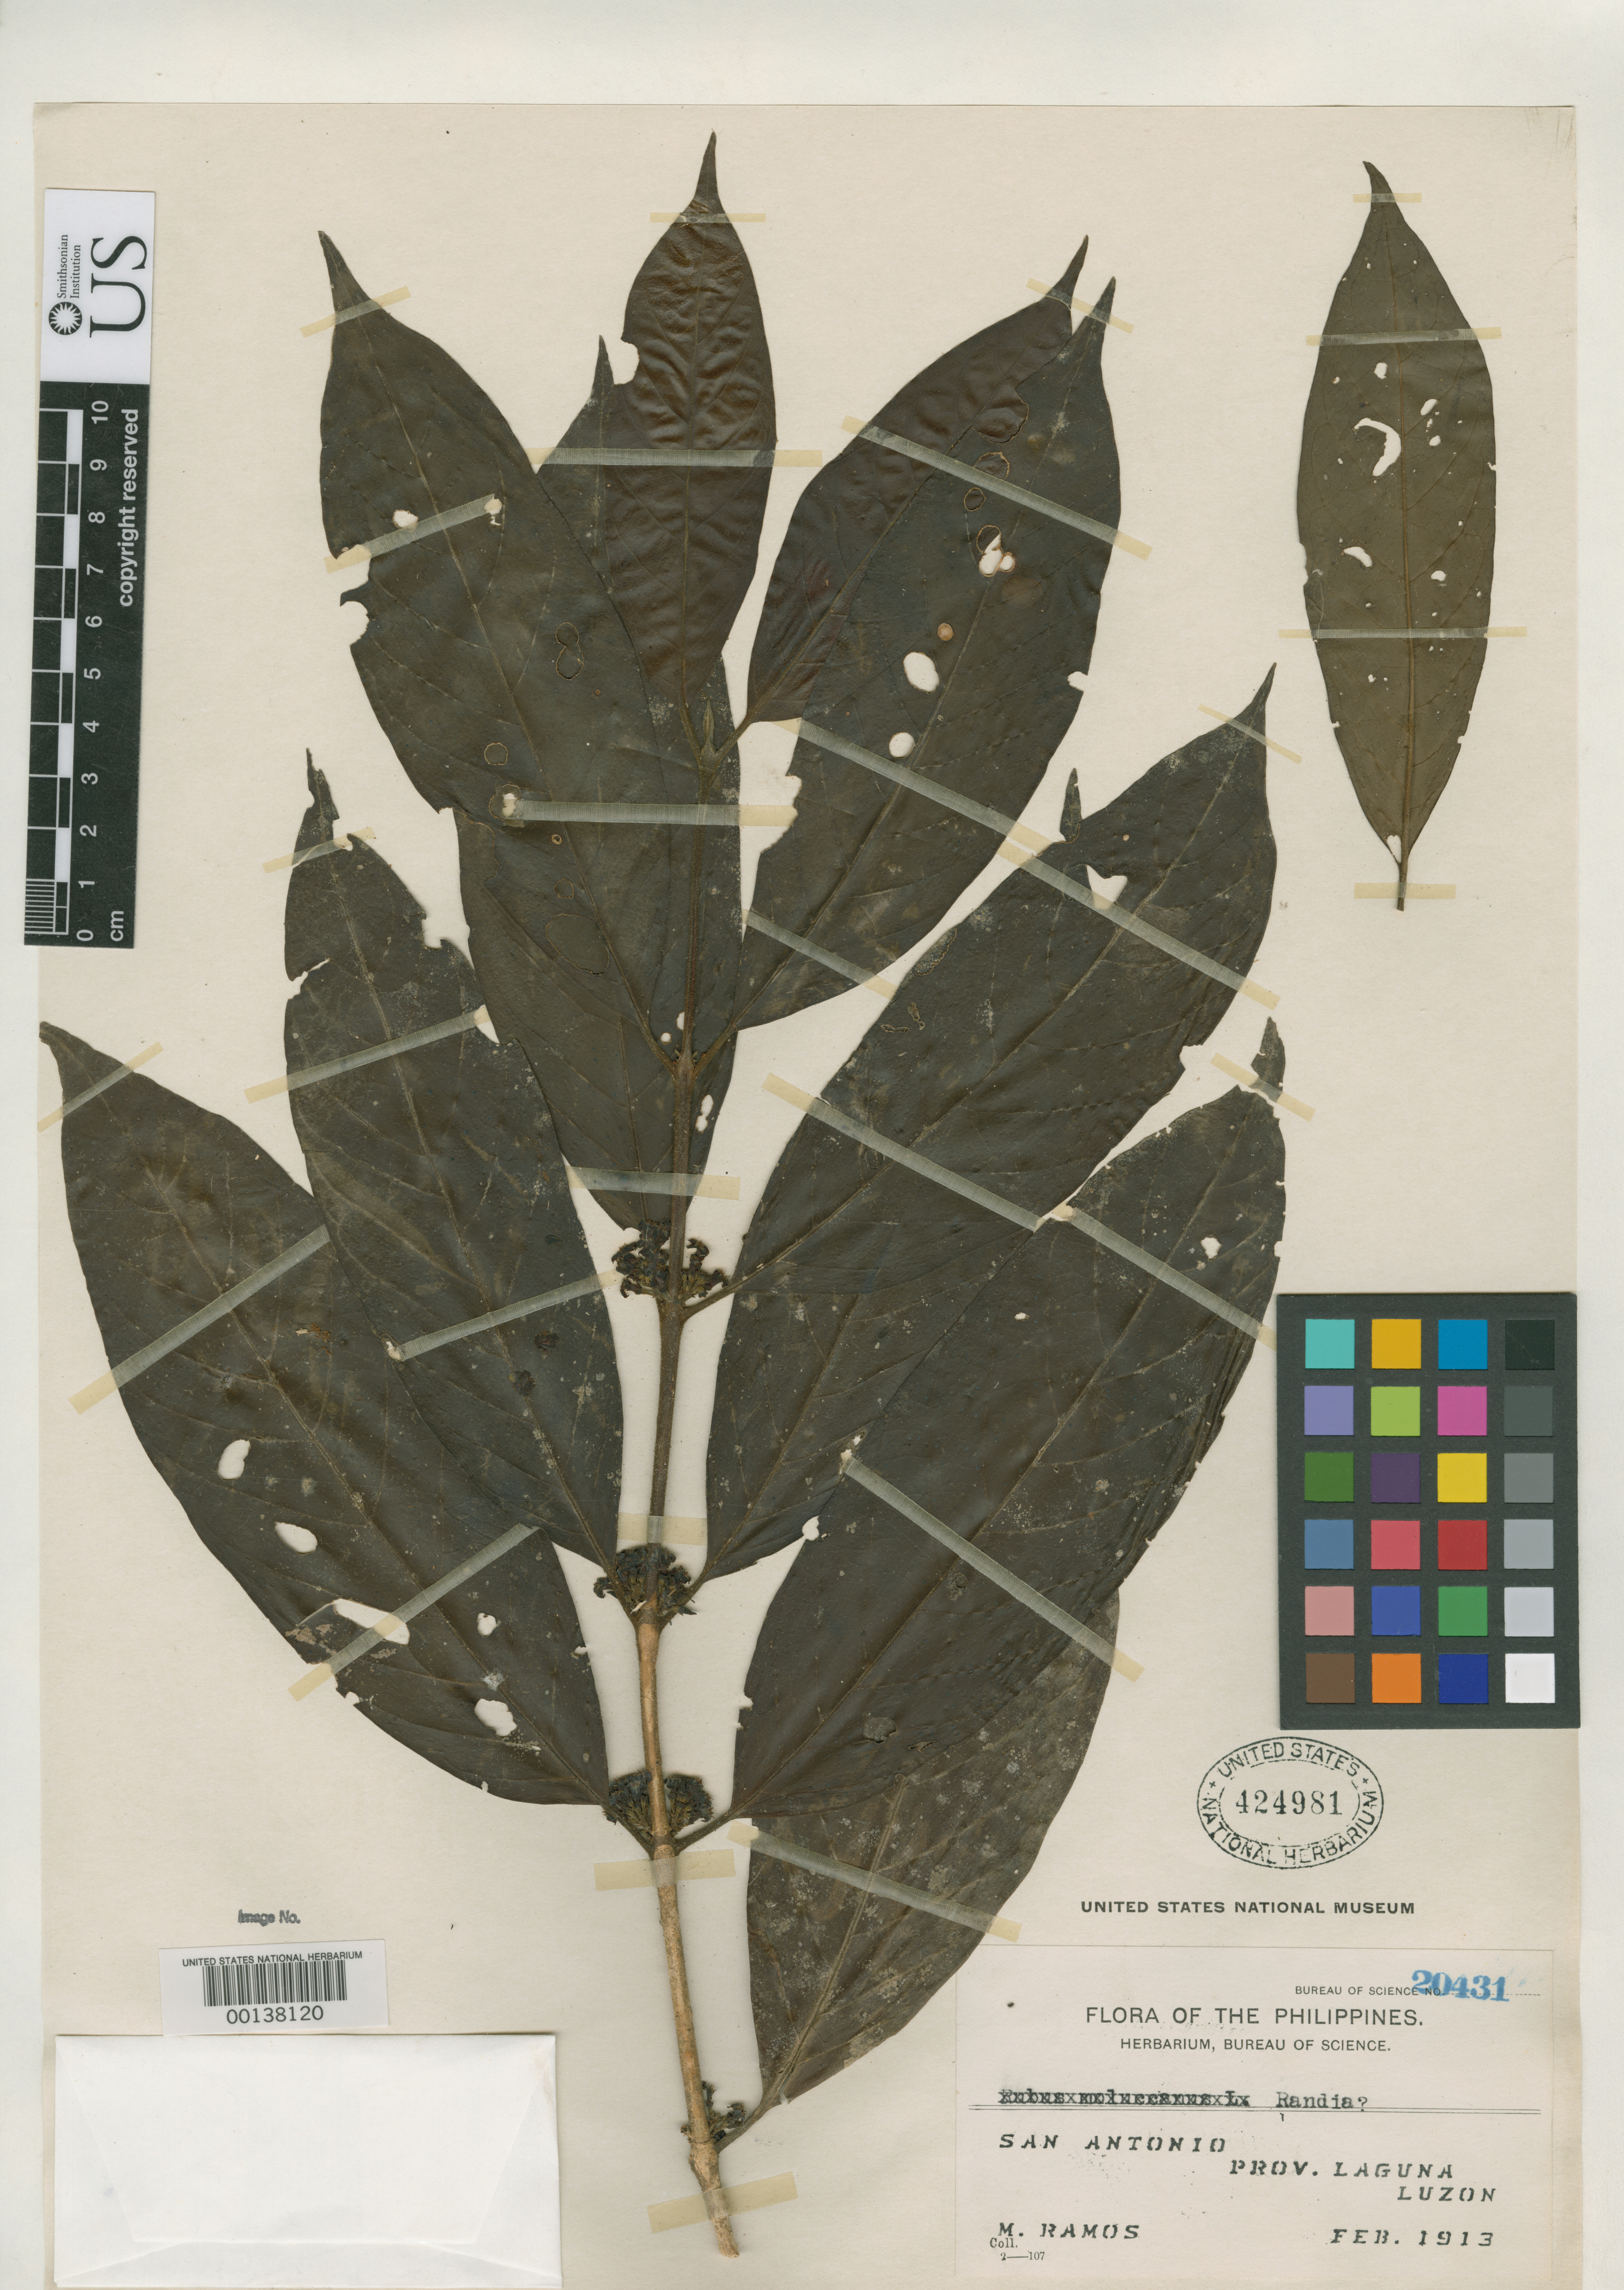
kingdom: Plantae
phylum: Tracheophyta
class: Magnoliopsida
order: Gentianales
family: Rubiaceae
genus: Tricalysia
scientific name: Tricalysia puberula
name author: Merr.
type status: Isotype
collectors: M. Ramos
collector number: Bur. Sci. 20431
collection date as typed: Feb 1913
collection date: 1913-02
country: Philippines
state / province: Calabarzon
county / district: Laguna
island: Luzon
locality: San Antonio.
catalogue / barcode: US 424981